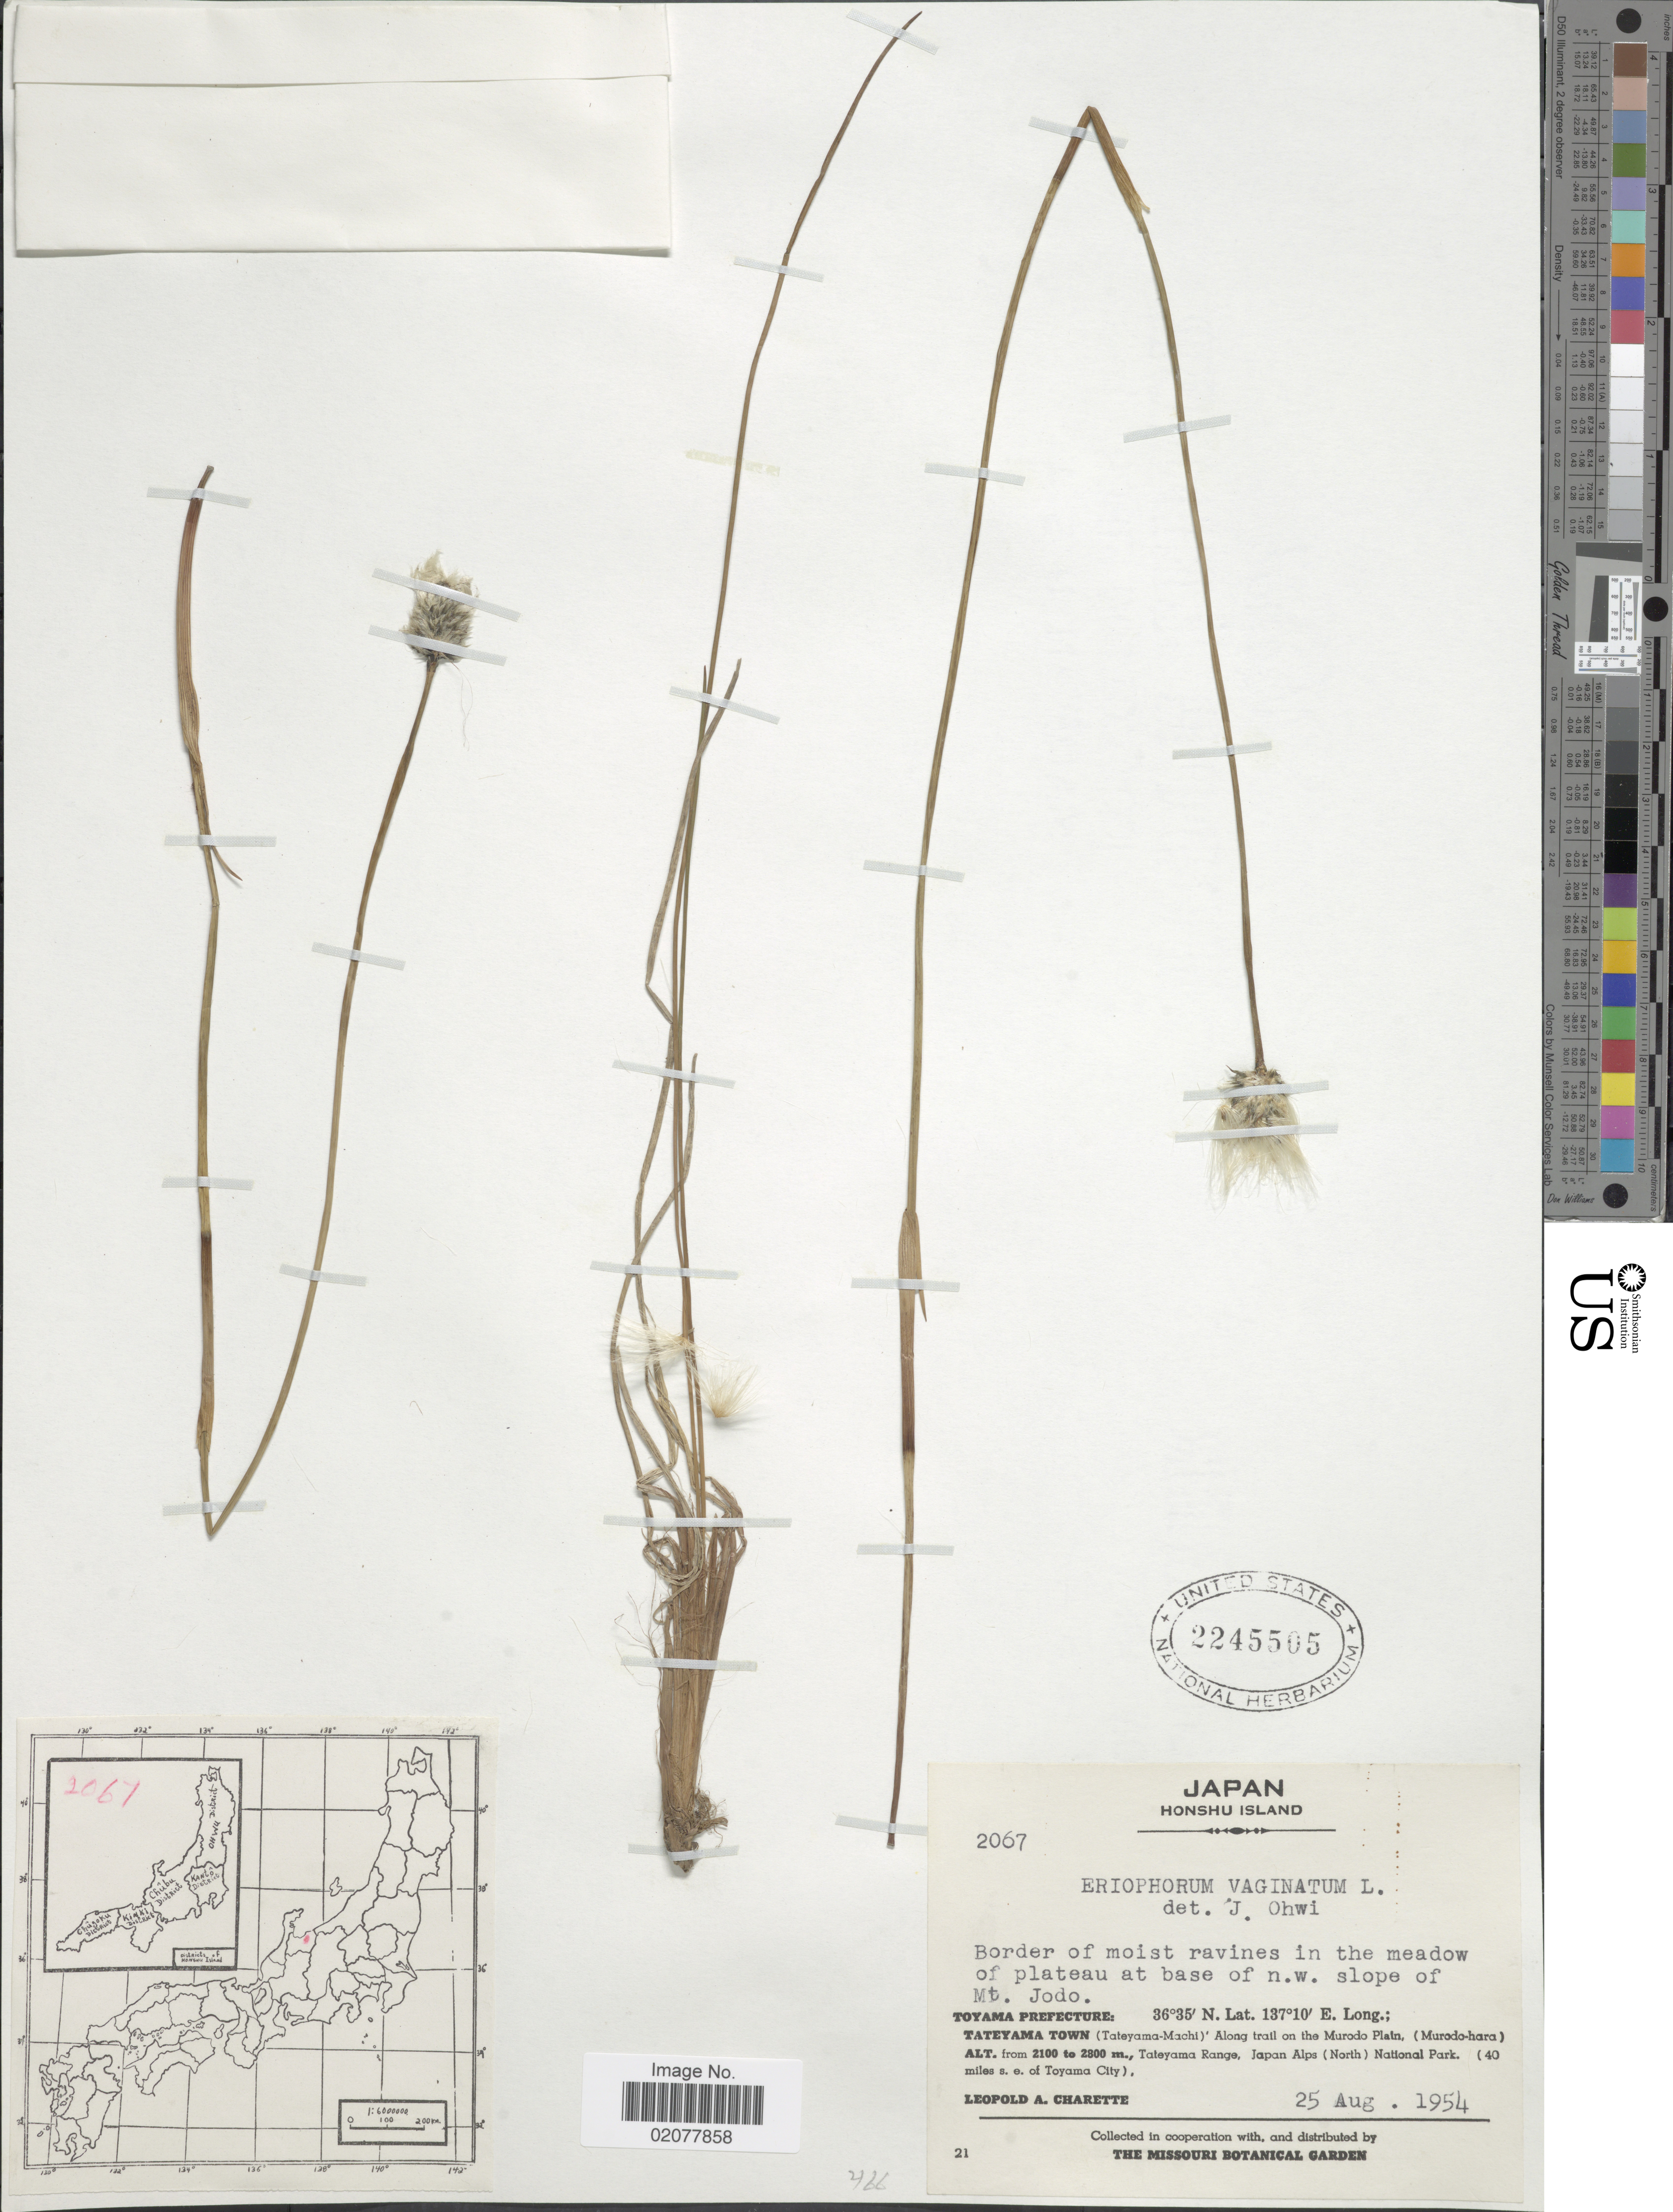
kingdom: Plantae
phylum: Tracheophyta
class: Liliopsida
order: Poales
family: Cyperaceae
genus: Eriophorum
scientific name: Eriophorum vaginatum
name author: L.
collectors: L. A. Charette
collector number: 2067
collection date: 1954-08-25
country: Japan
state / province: Toyama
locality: Honshu Island. Border of moist ravines in the meadow of plateau at base of n.w. slope of Mt. Jodo. Toyama Prefecture: Tateyama Town (Tateyama-Machi). Along trail on the Murodo Plain, (Murodo-hara). Tateyama Range, Japan Alps (North) National Park. (40 miles s.e. of Toyama City)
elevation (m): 2100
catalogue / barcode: US 2245505